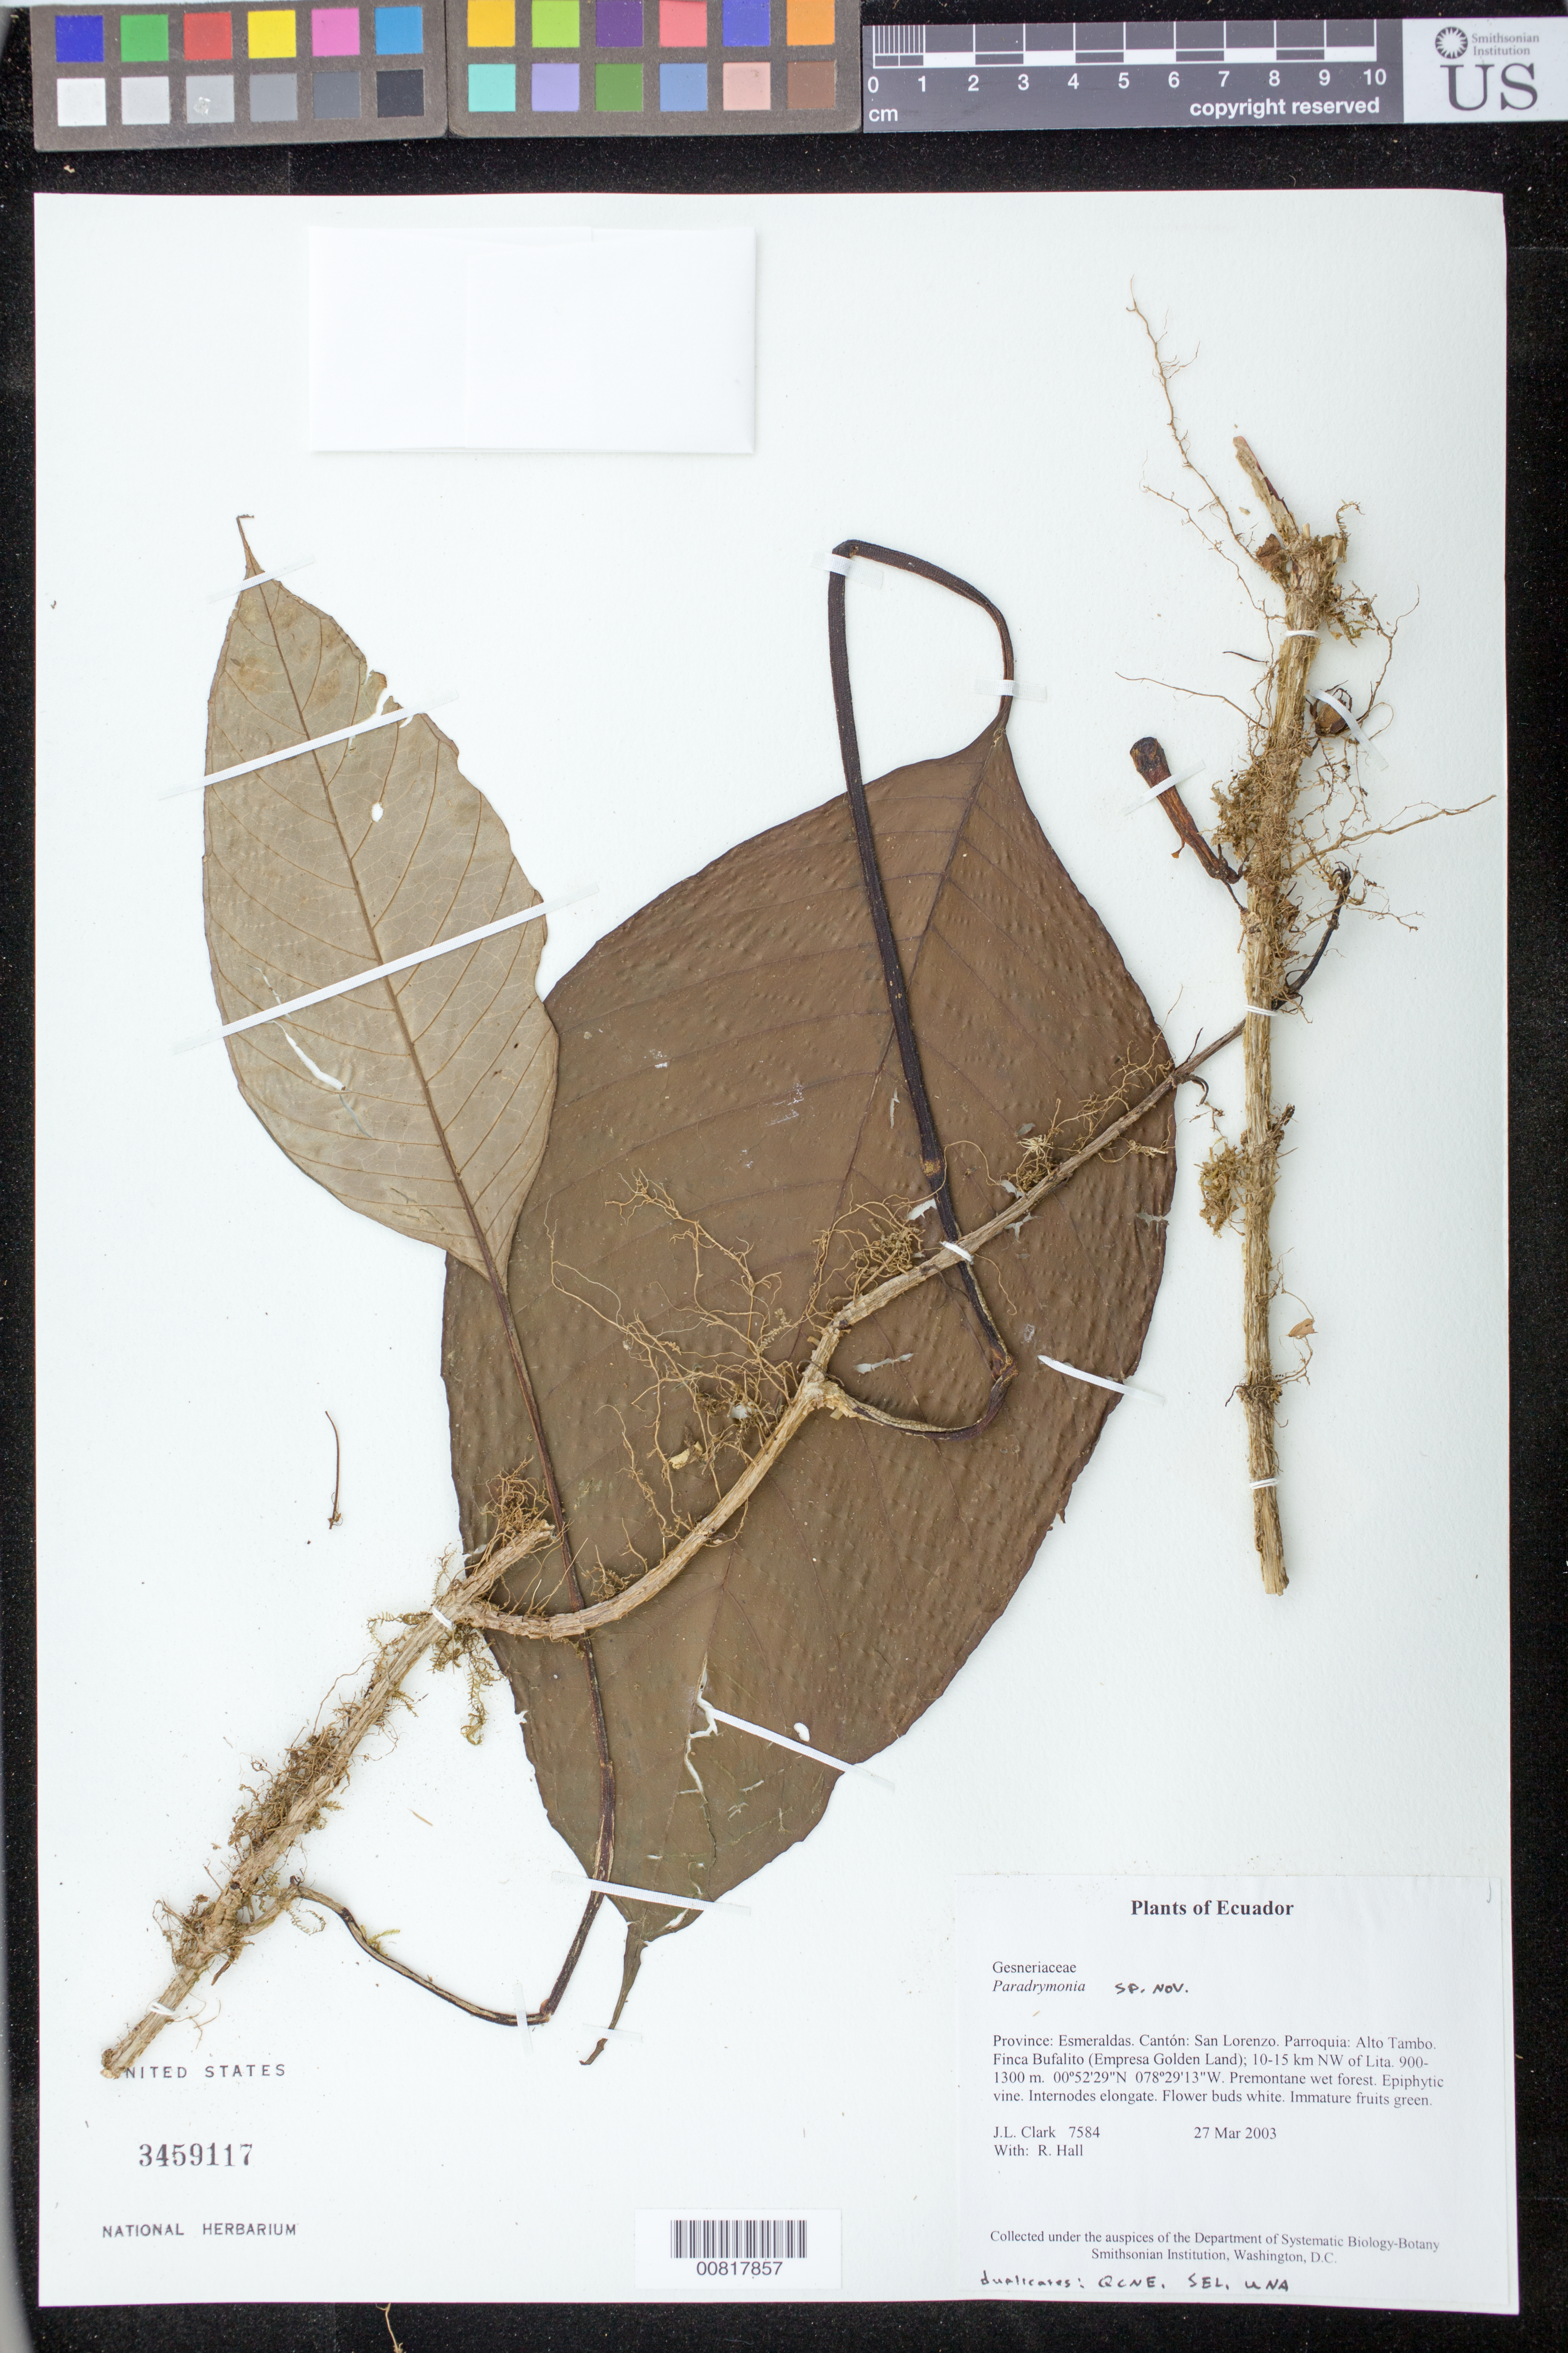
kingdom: Plantae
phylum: Tracheophyta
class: Magnoliopsida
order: Lamiales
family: Gesneriaceae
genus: Paradrymonia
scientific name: Paradrymonia sp. nov.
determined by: Clark, J. L., (SEL), The Marie Selby Botanical Garden (UNITED STATES)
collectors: J. L. Clark & R. Hall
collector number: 7584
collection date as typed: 27 Mar 2003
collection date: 2003-03-27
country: Ecuador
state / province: Esmeraldas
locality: San Lorenzo. Parroquia: Alto Tambo. Finca Bufalito (Empresa Golden Land); 10-15 km NW of Lita.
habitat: Premontane wet forest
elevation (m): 900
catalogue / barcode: US 3459117